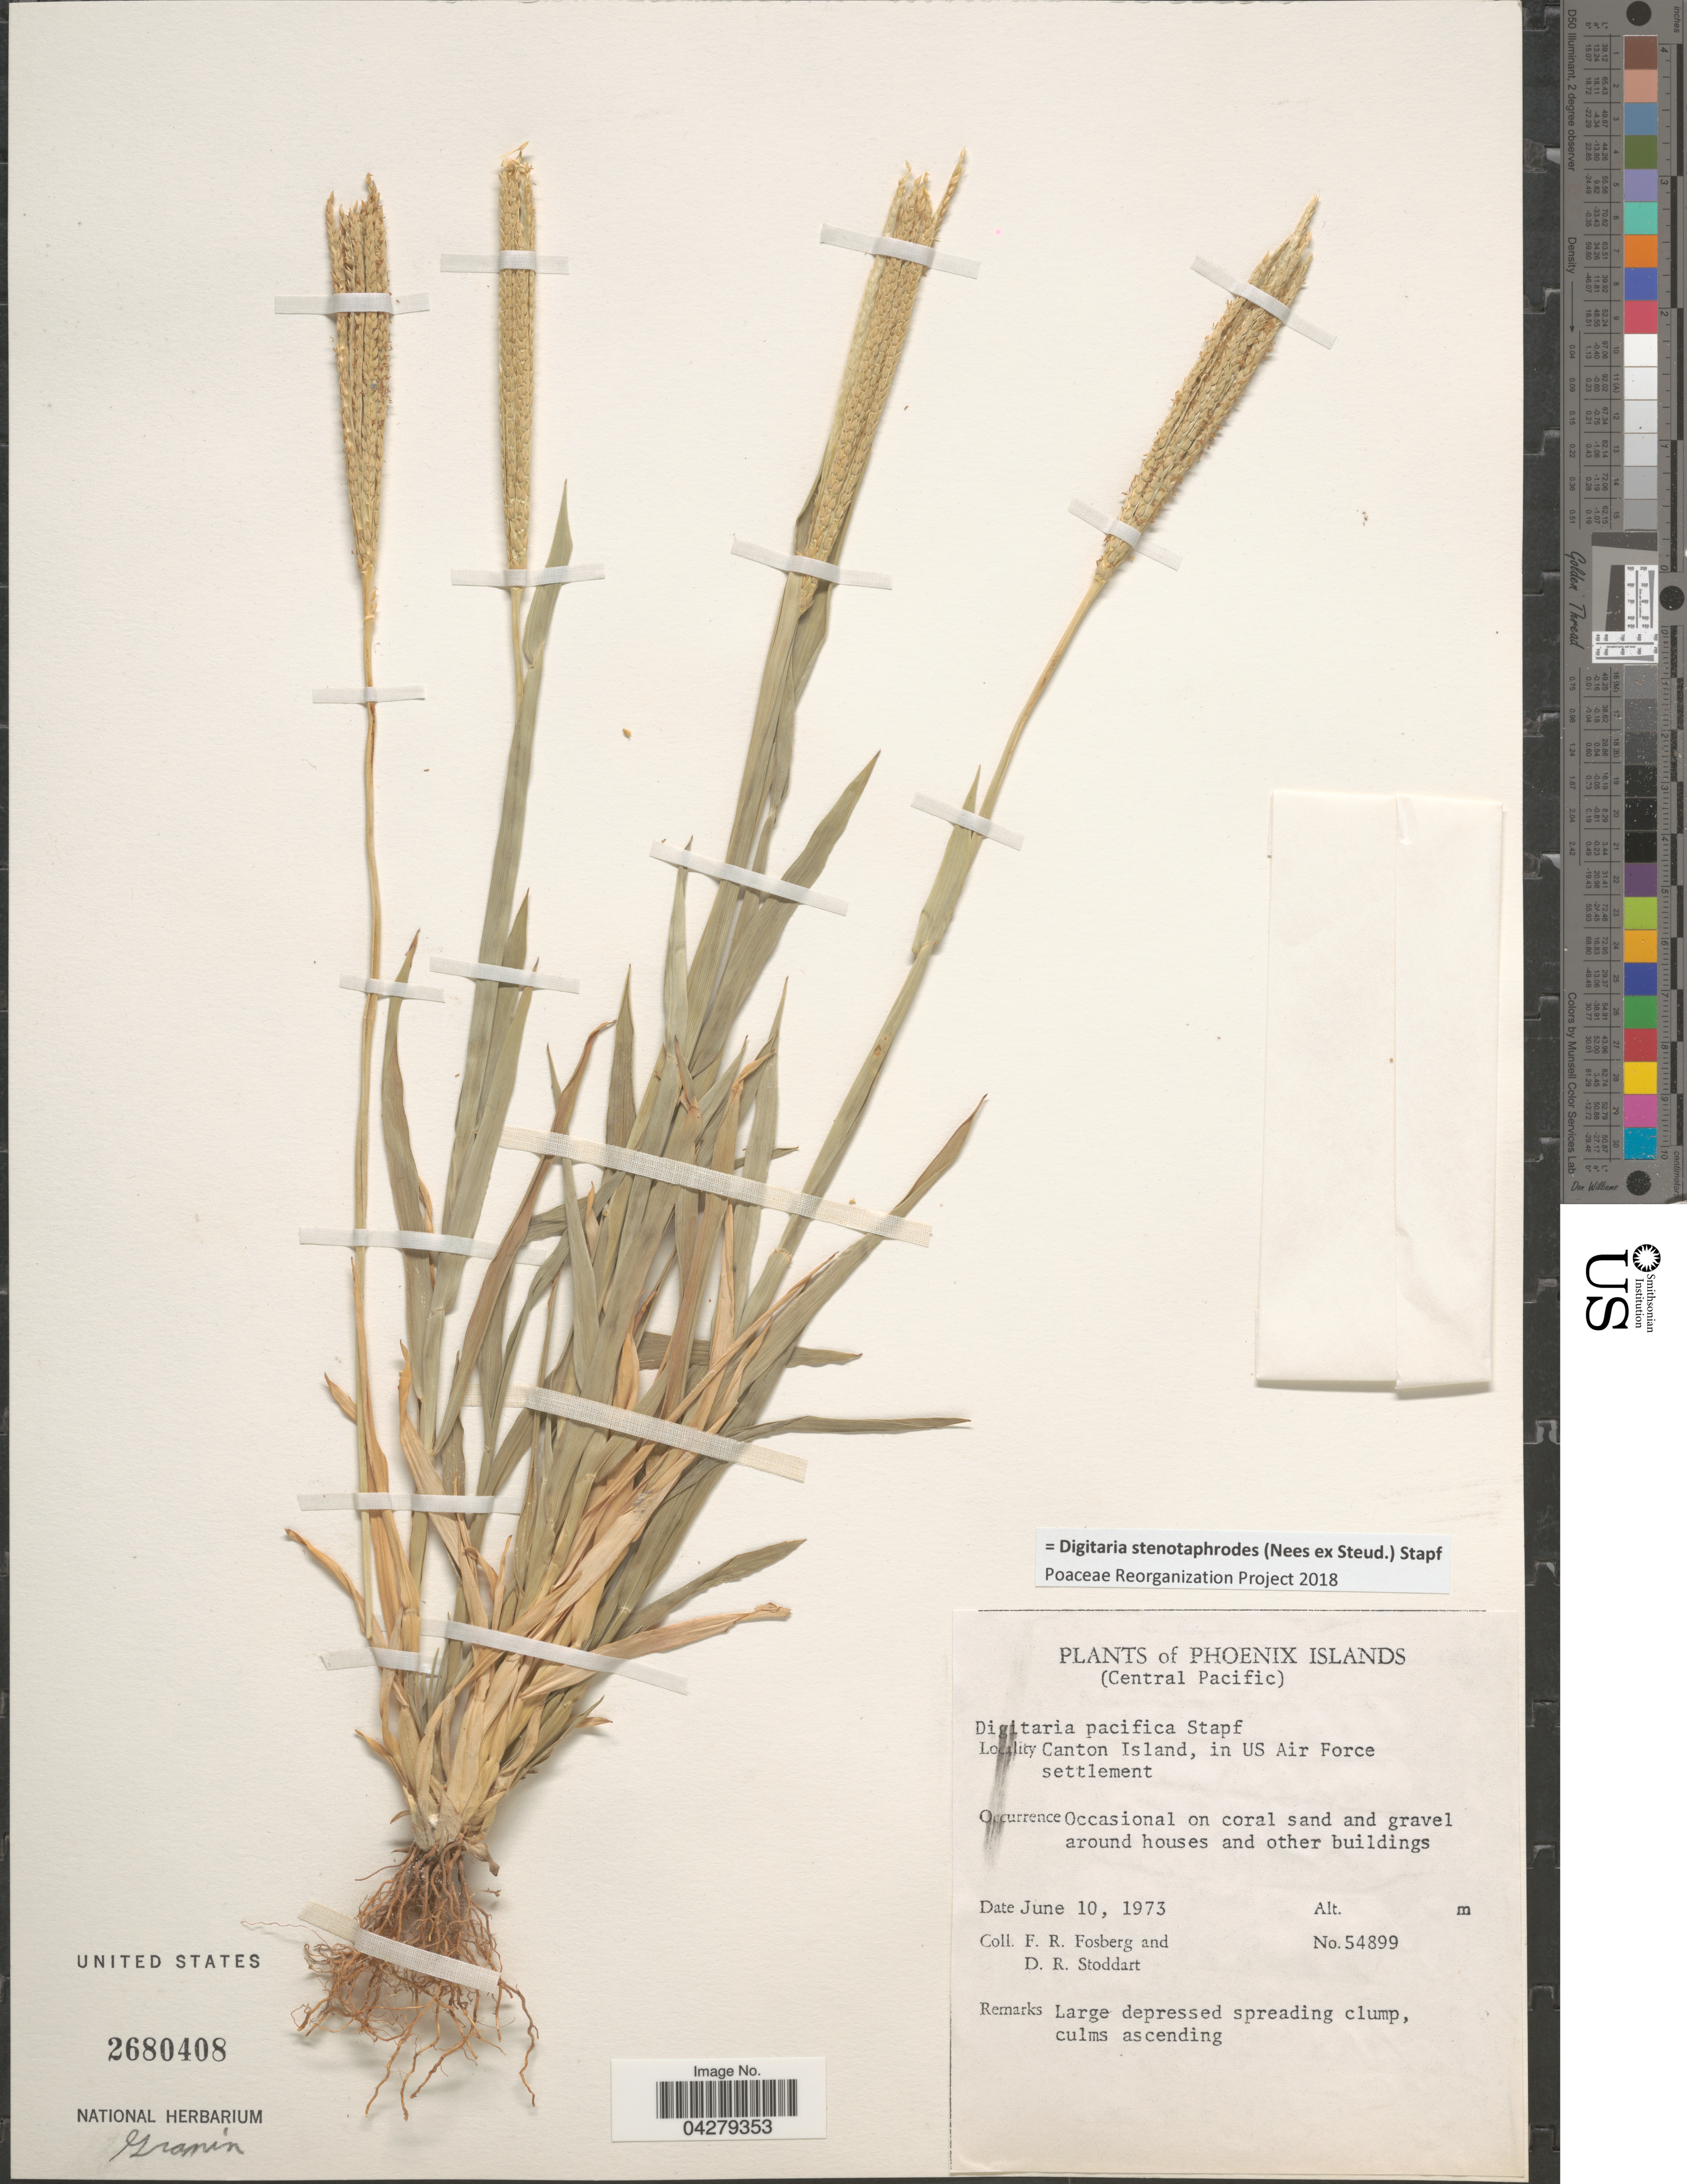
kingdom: Plantae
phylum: Tracheophyta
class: Liliopsida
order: Poales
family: Poaceae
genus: Digitaria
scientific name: Digitaria stenotaphrodes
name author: (Steud.) Stapf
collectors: F. R. Fosberg & D. R. Stoddart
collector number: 54899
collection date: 1973-06-10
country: Kiribati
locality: Phoenix Islands (Central Pacific). Canton Island, in US Air Force settlement.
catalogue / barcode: US 2680408